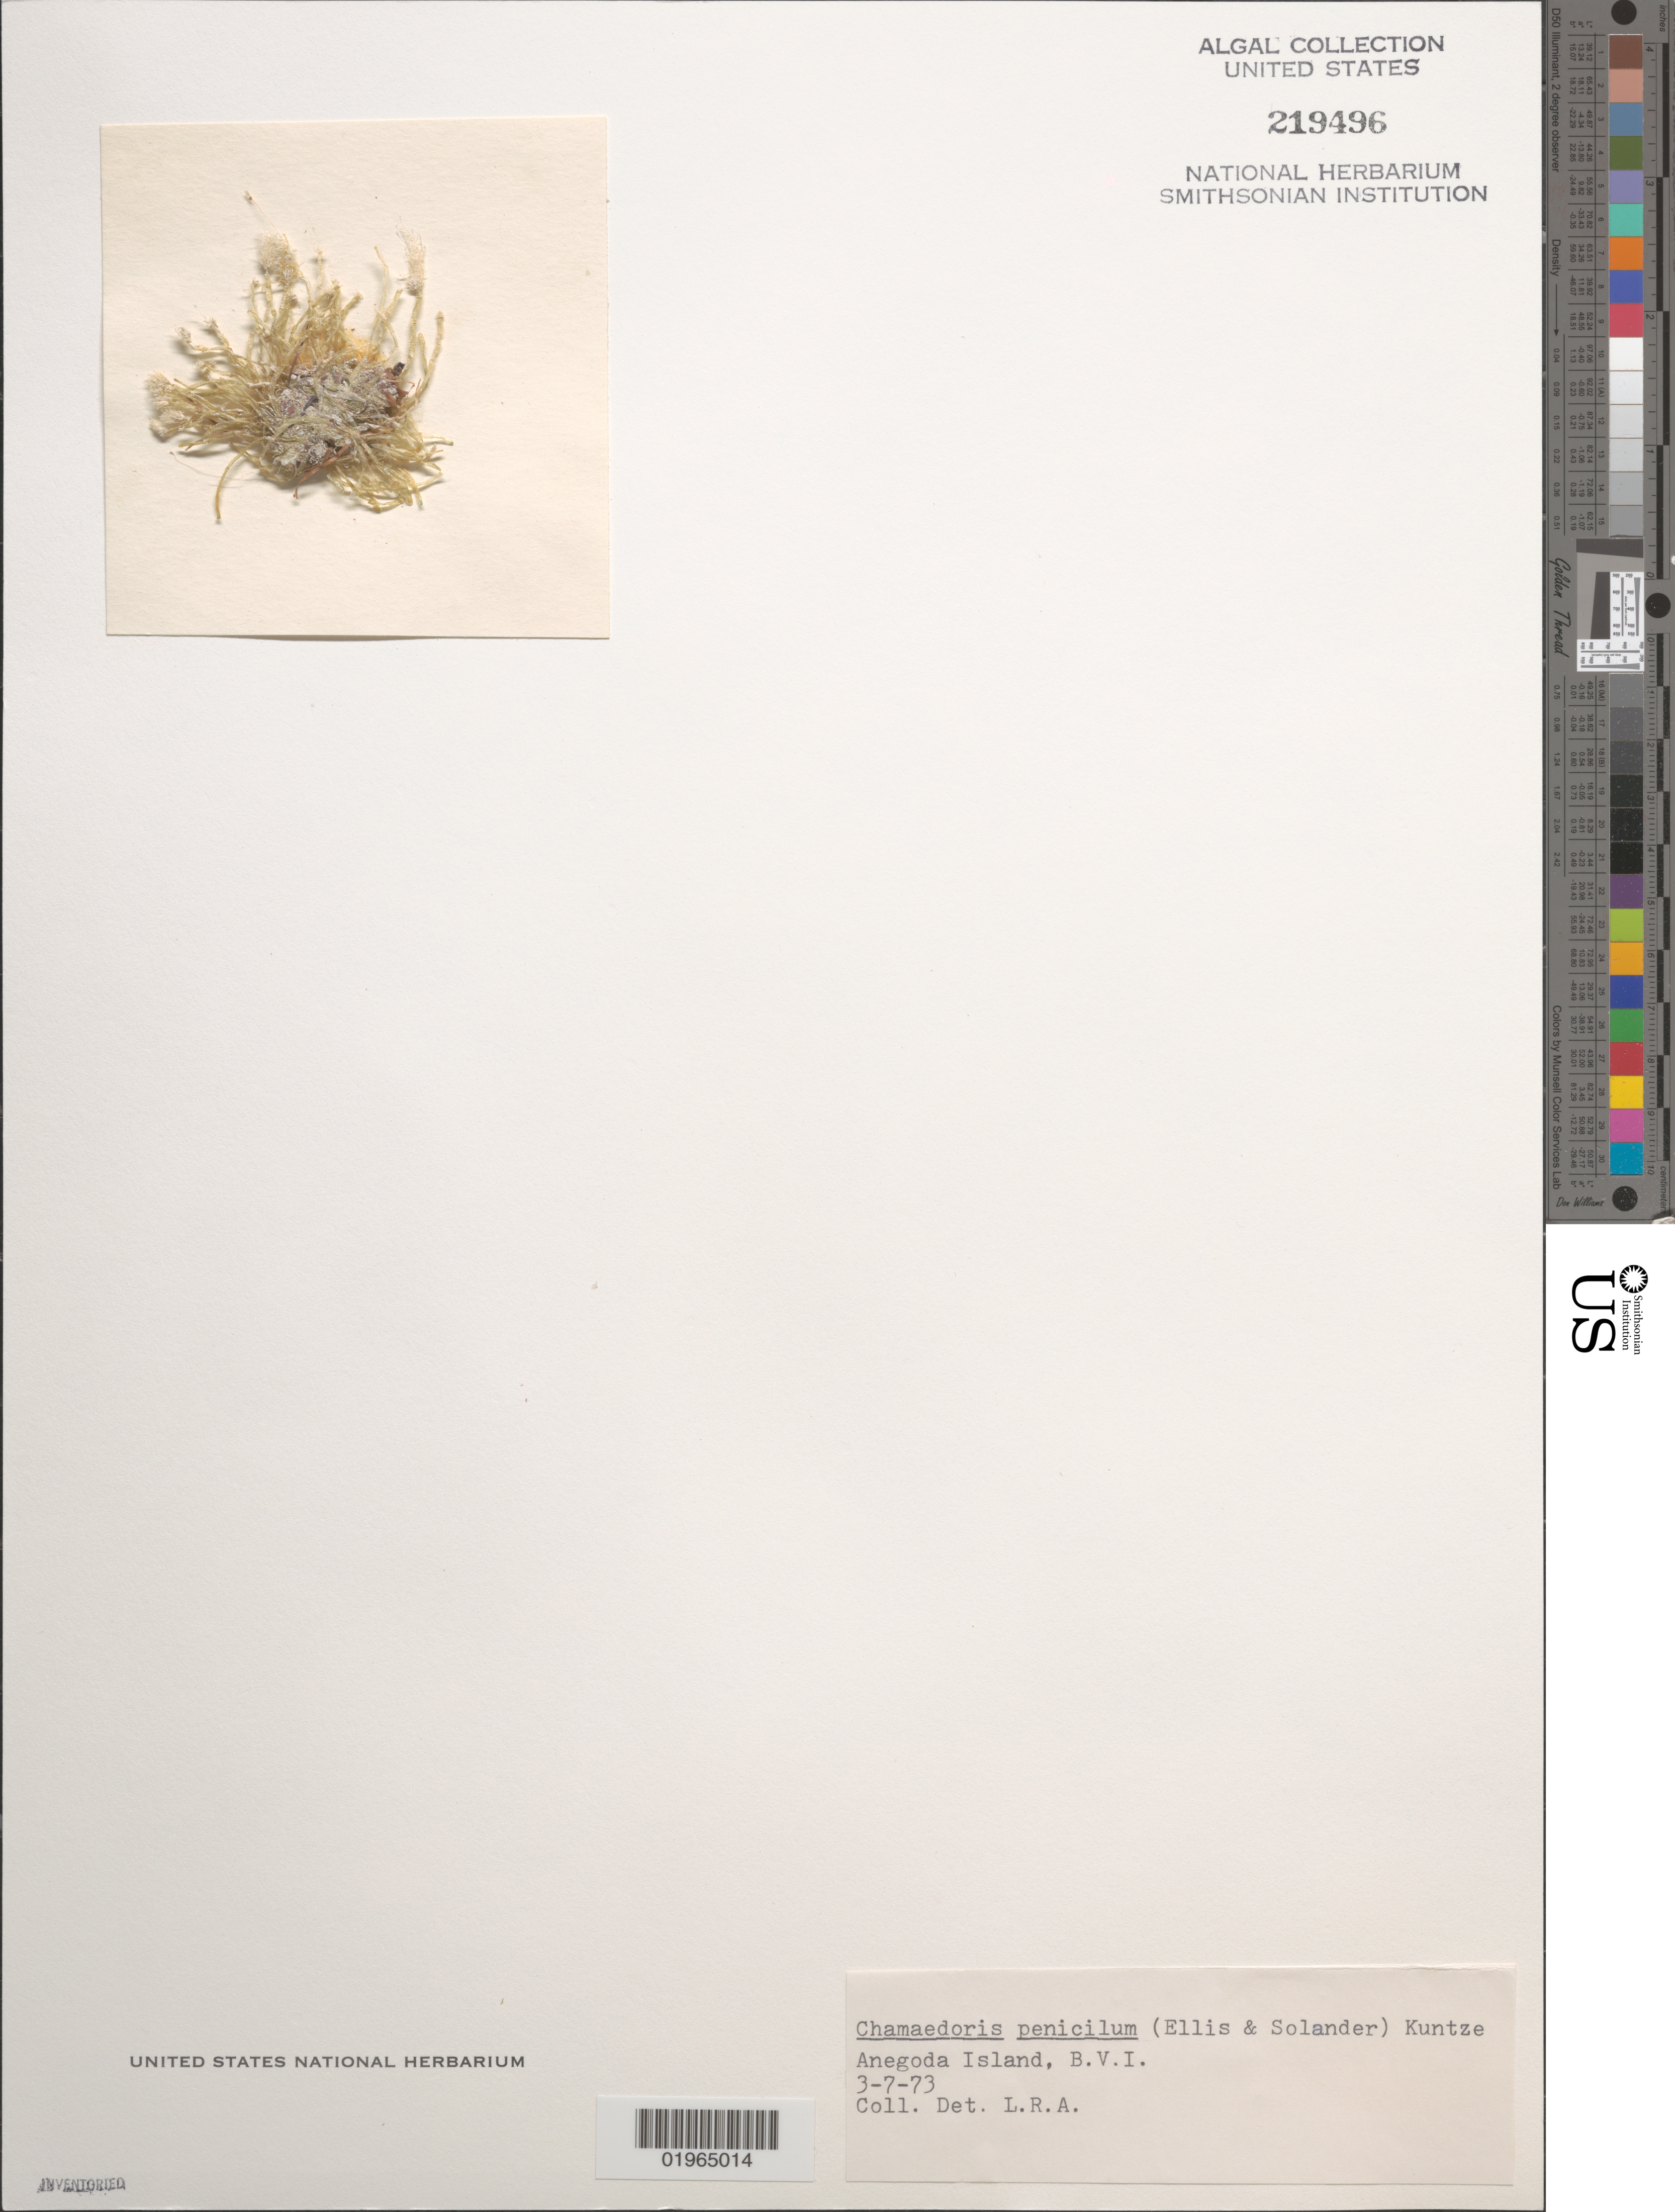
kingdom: Plantae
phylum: Chlorophyta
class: Ulvophyceae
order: Siphonocladales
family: Siphonocladaceae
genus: Chamaedoris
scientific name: Chamaedoris peniculum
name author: (J. Ellis & Sol.) Kuntze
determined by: Almodovar, L. R.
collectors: L. Almodovar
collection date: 1973-03-07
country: British Virgin Islands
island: Anegada Island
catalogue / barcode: US 219496